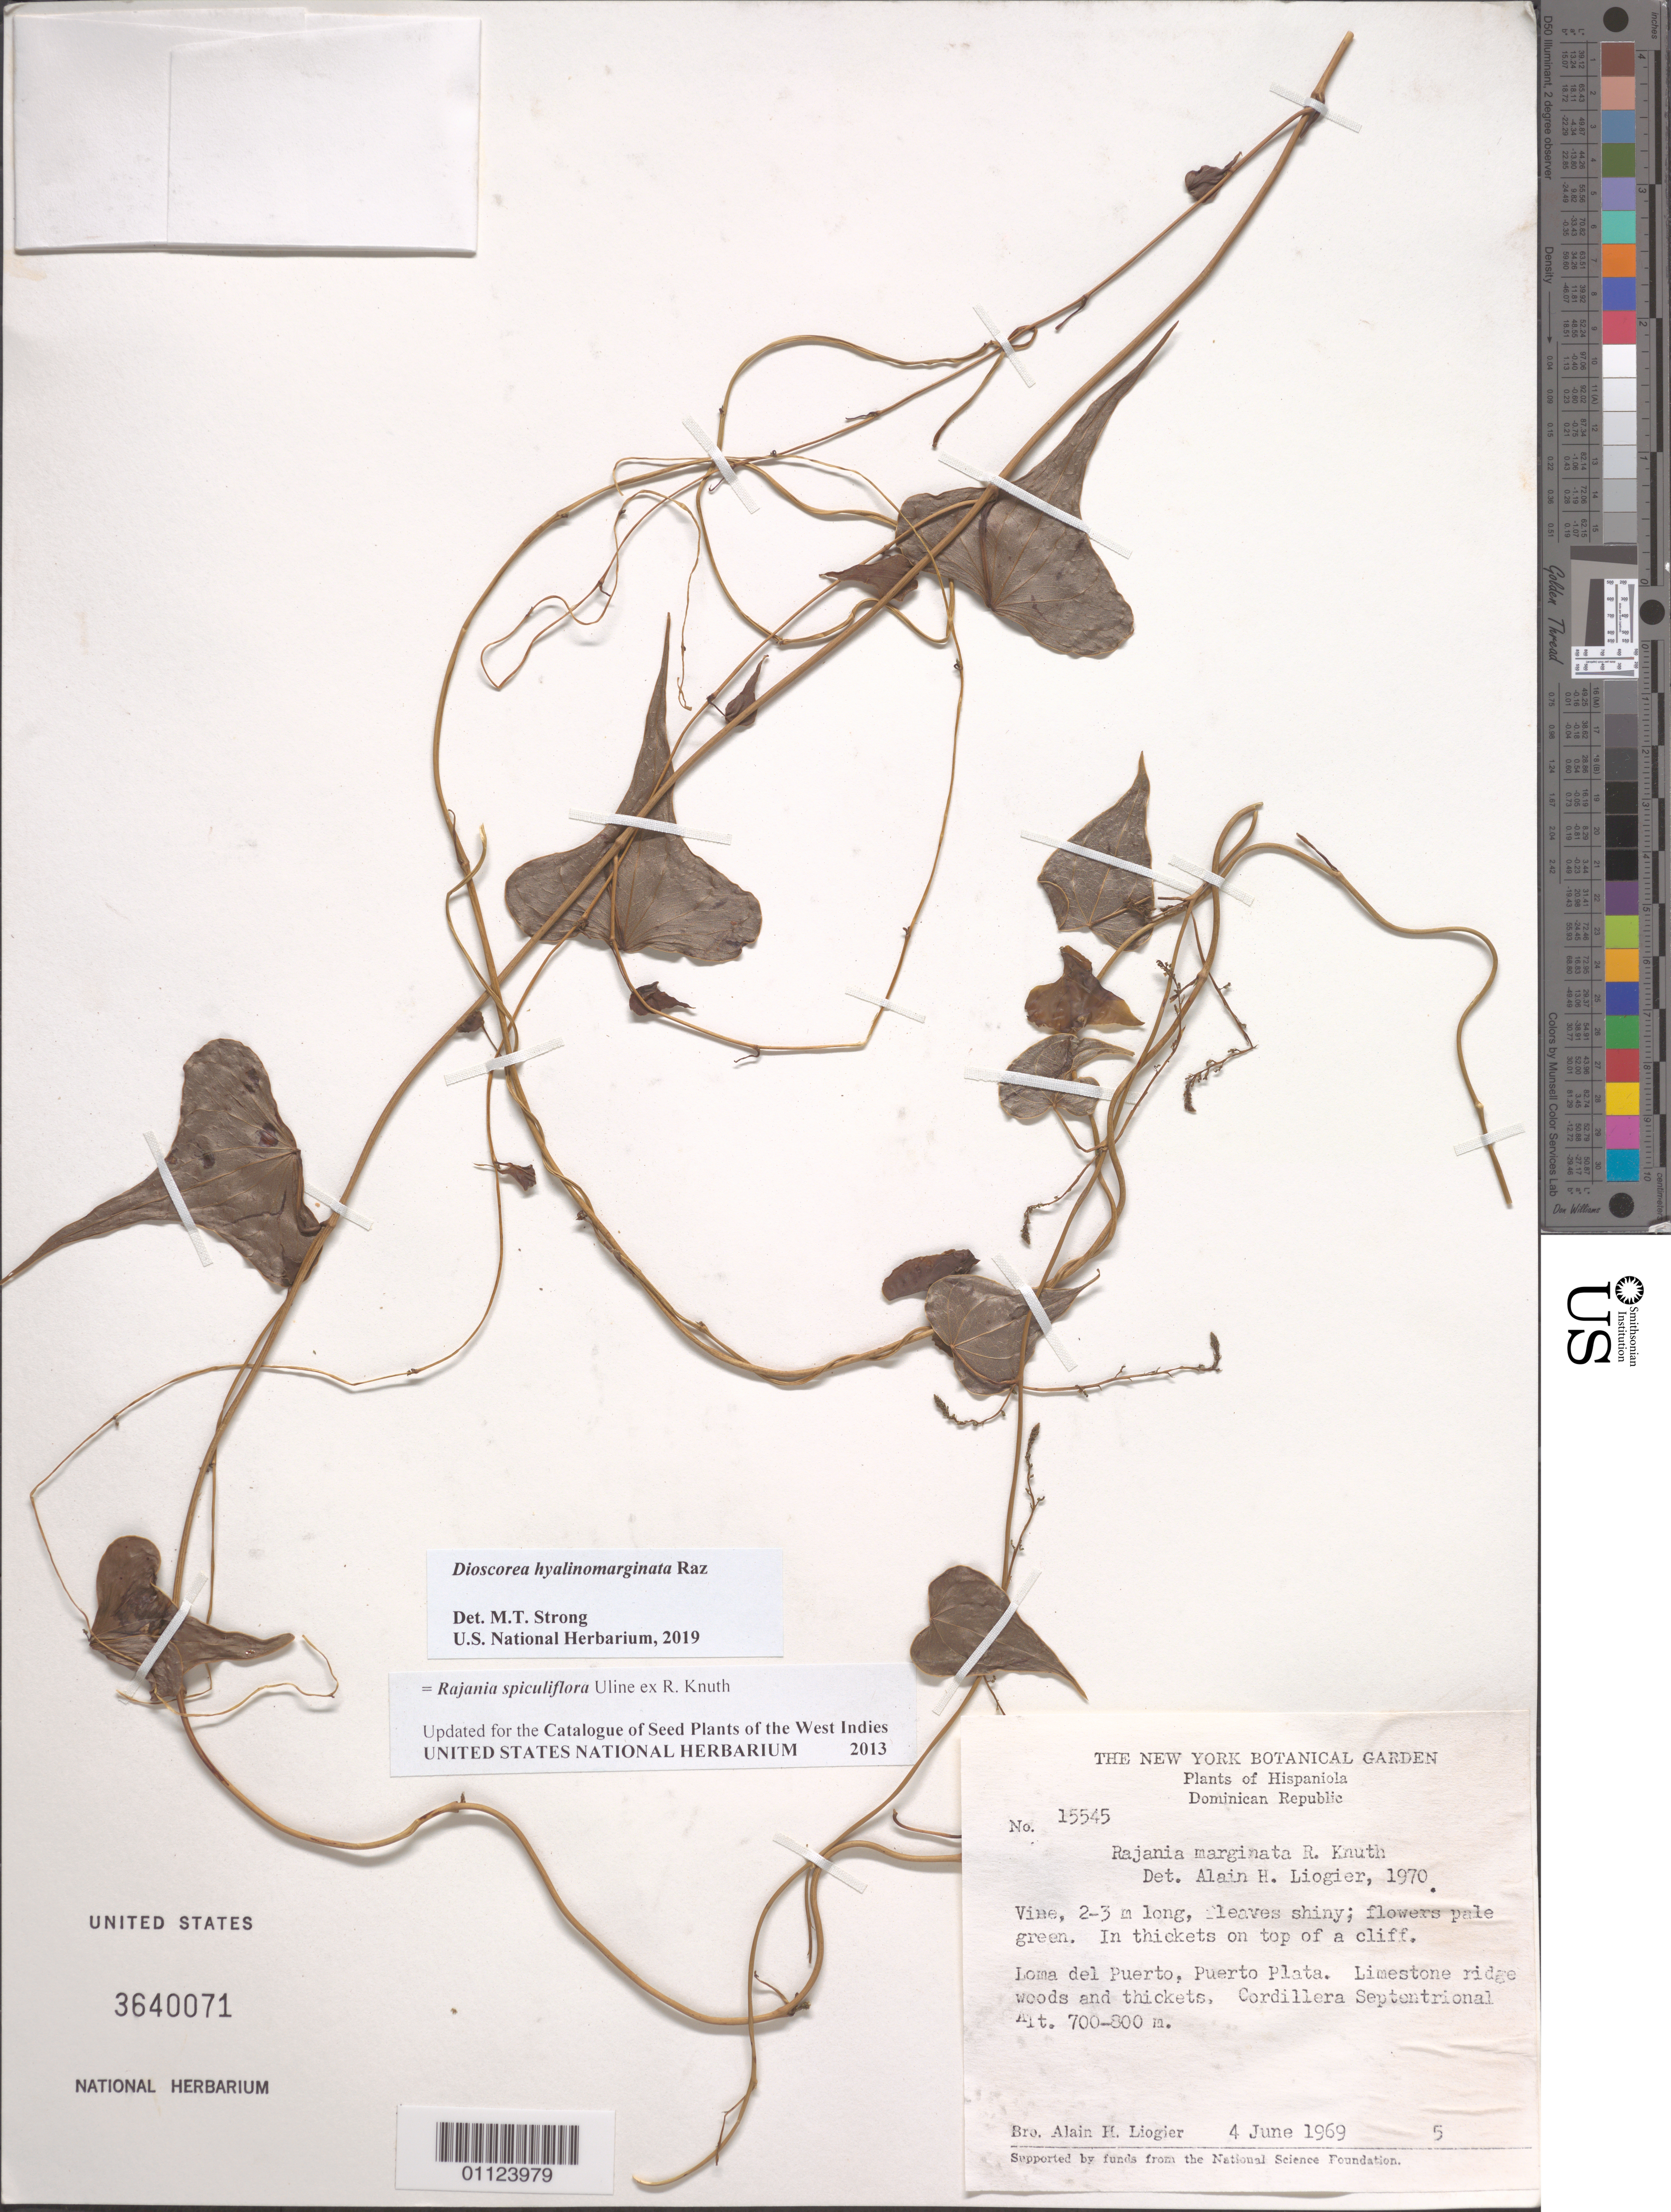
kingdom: Plantae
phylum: Tracheophyta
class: Liliopsida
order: Dioscoreales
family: Dioscoreaceae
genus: Dioscorea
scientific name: Dioscorea hyalinomarginata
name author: Raz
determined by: Strong, M. T., (US), Smithsonian Institution - National Museum of Natural History (UNITED STATES)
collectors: A. H. Liogier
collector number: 15545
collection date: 1969-06-04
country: Dominican Republic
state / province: Puerto Plata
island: Hispaniola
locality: Loma del Puerto, Puerto Plata.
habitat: Limestone ridge, woods and thickets; in thickets on top of a cliff.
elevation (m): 700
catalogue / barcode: US 3640071